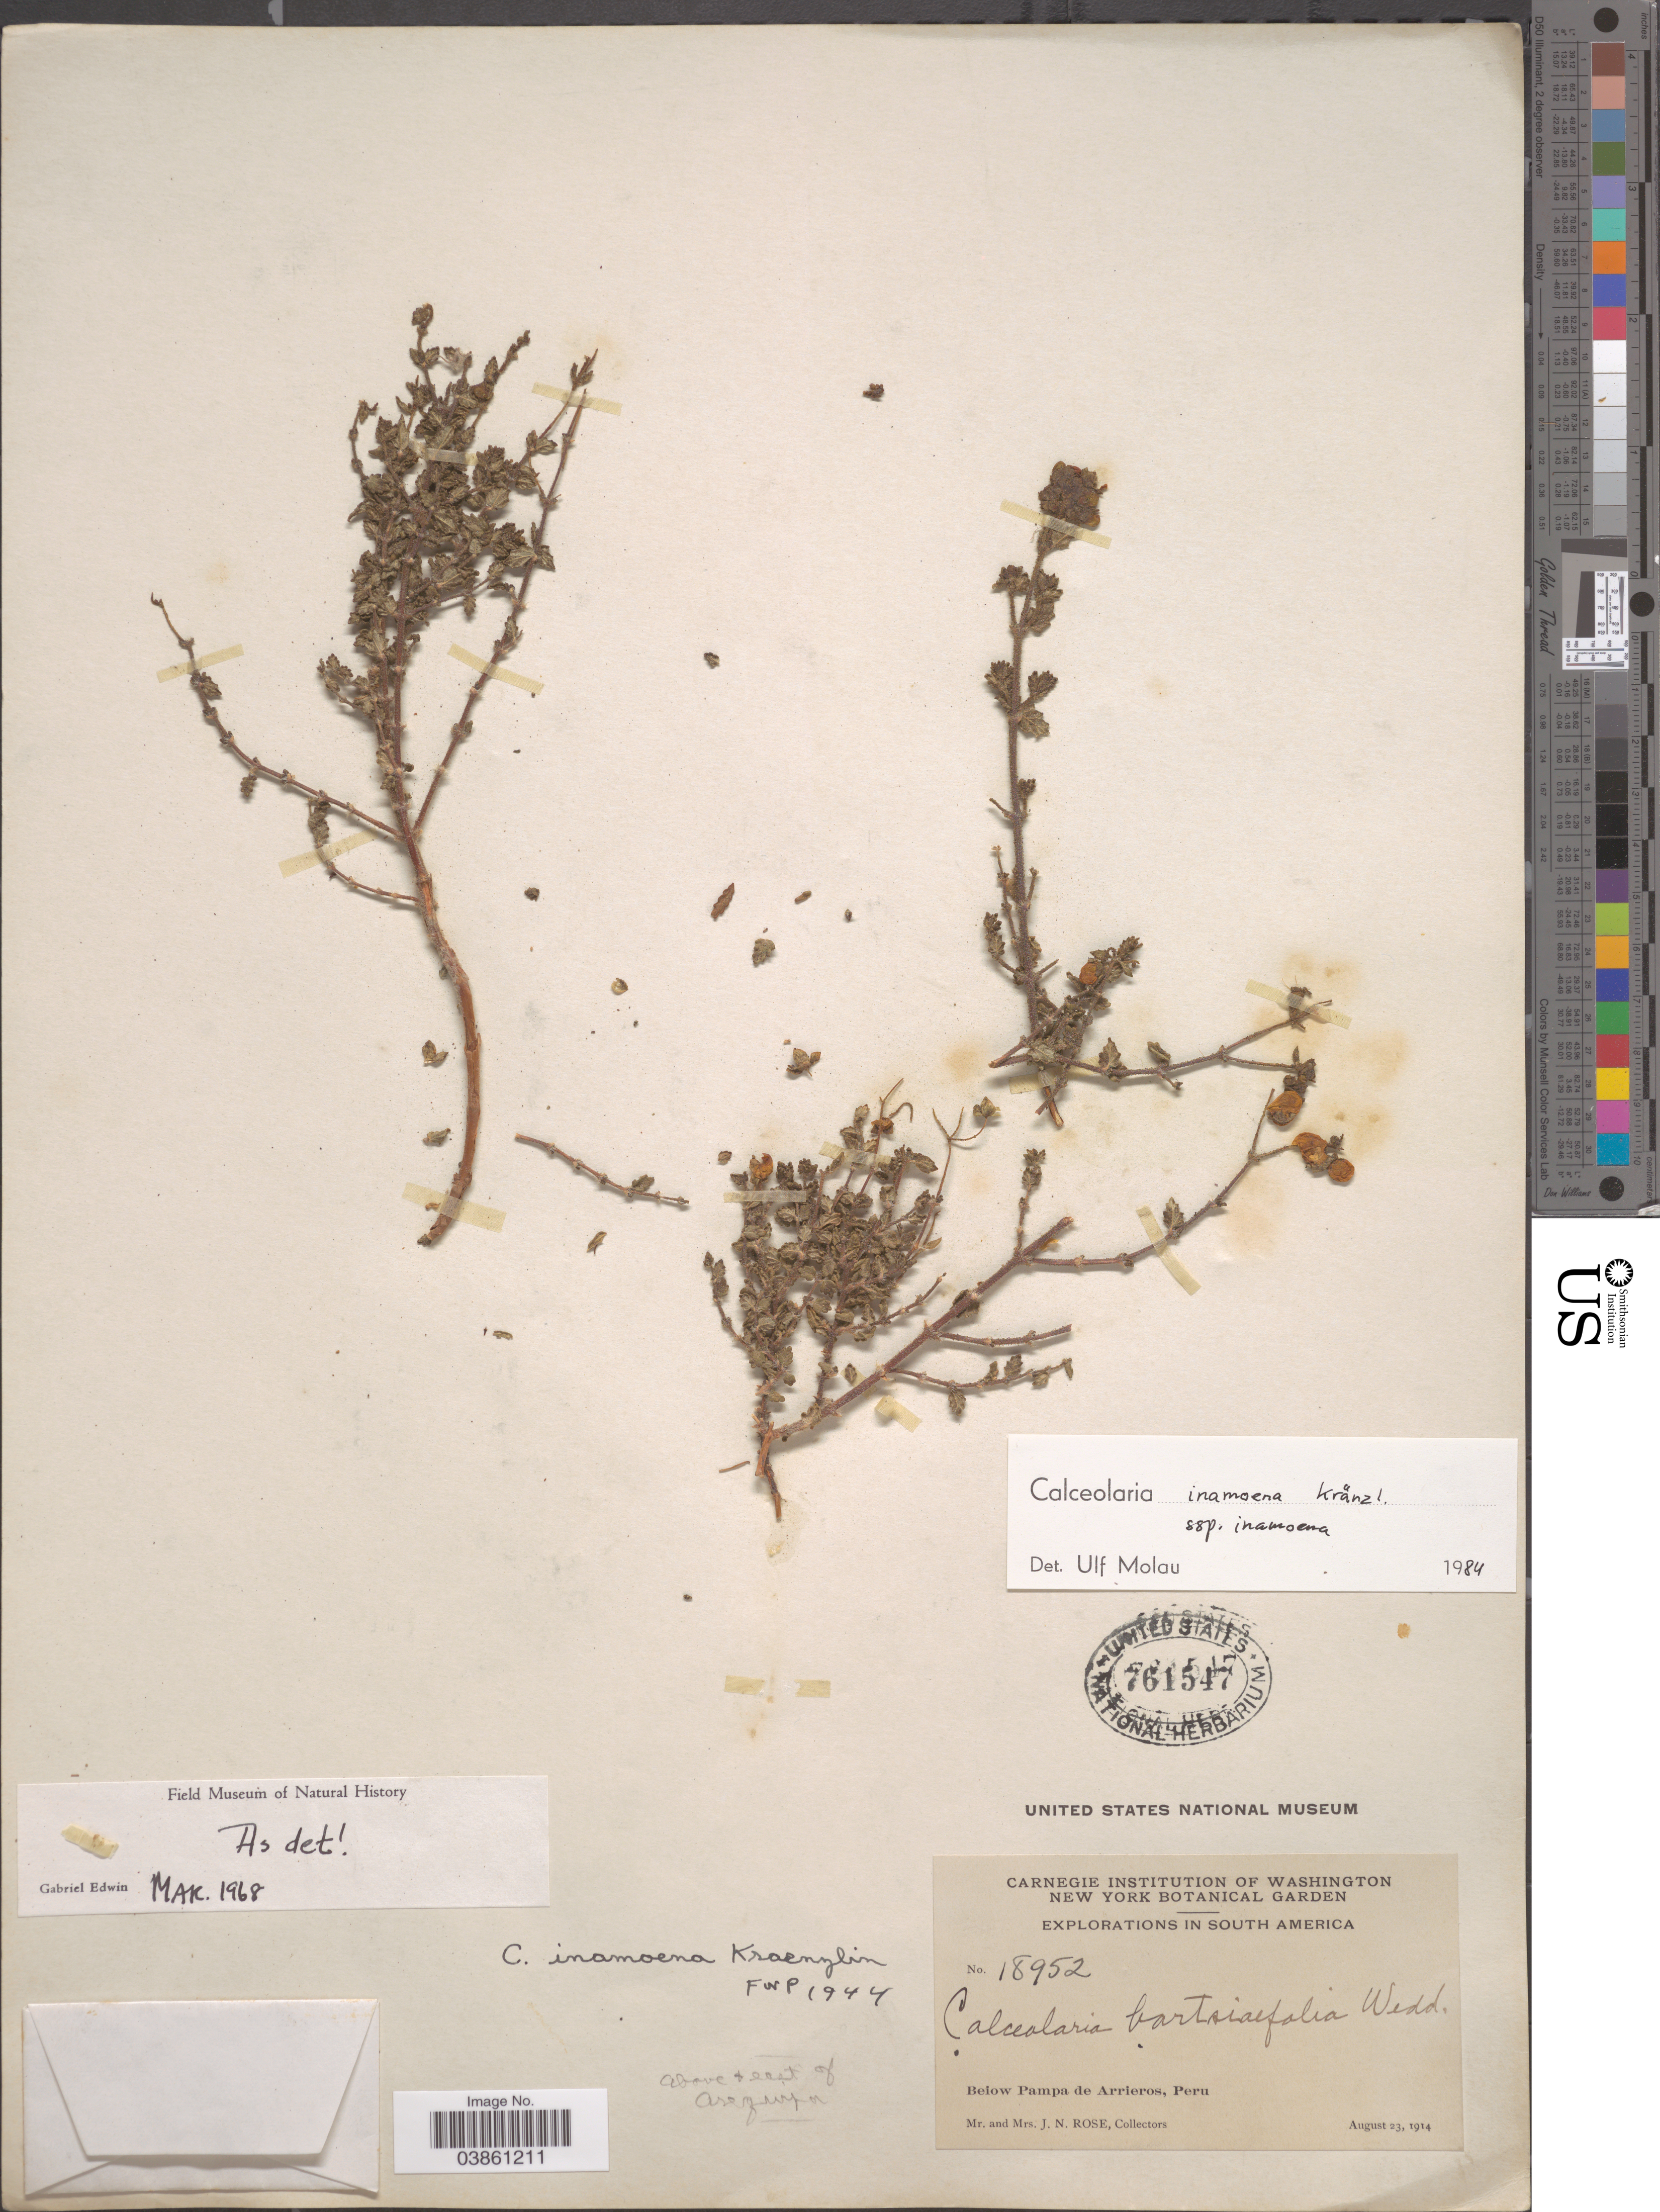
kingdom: Plantae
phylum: Tracheophyta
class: Magnoliopsida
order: Lamiales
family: Calceolariaceae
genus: Calceolaria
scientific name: Calceolaria inamoena subsp. inamoena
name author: Kraenzl.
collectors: J. N. Rose & L. B. Rose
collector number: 18952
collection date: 1914-08-23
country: Peru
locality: Below Pampa de Arrieros.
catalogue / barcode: US 761547